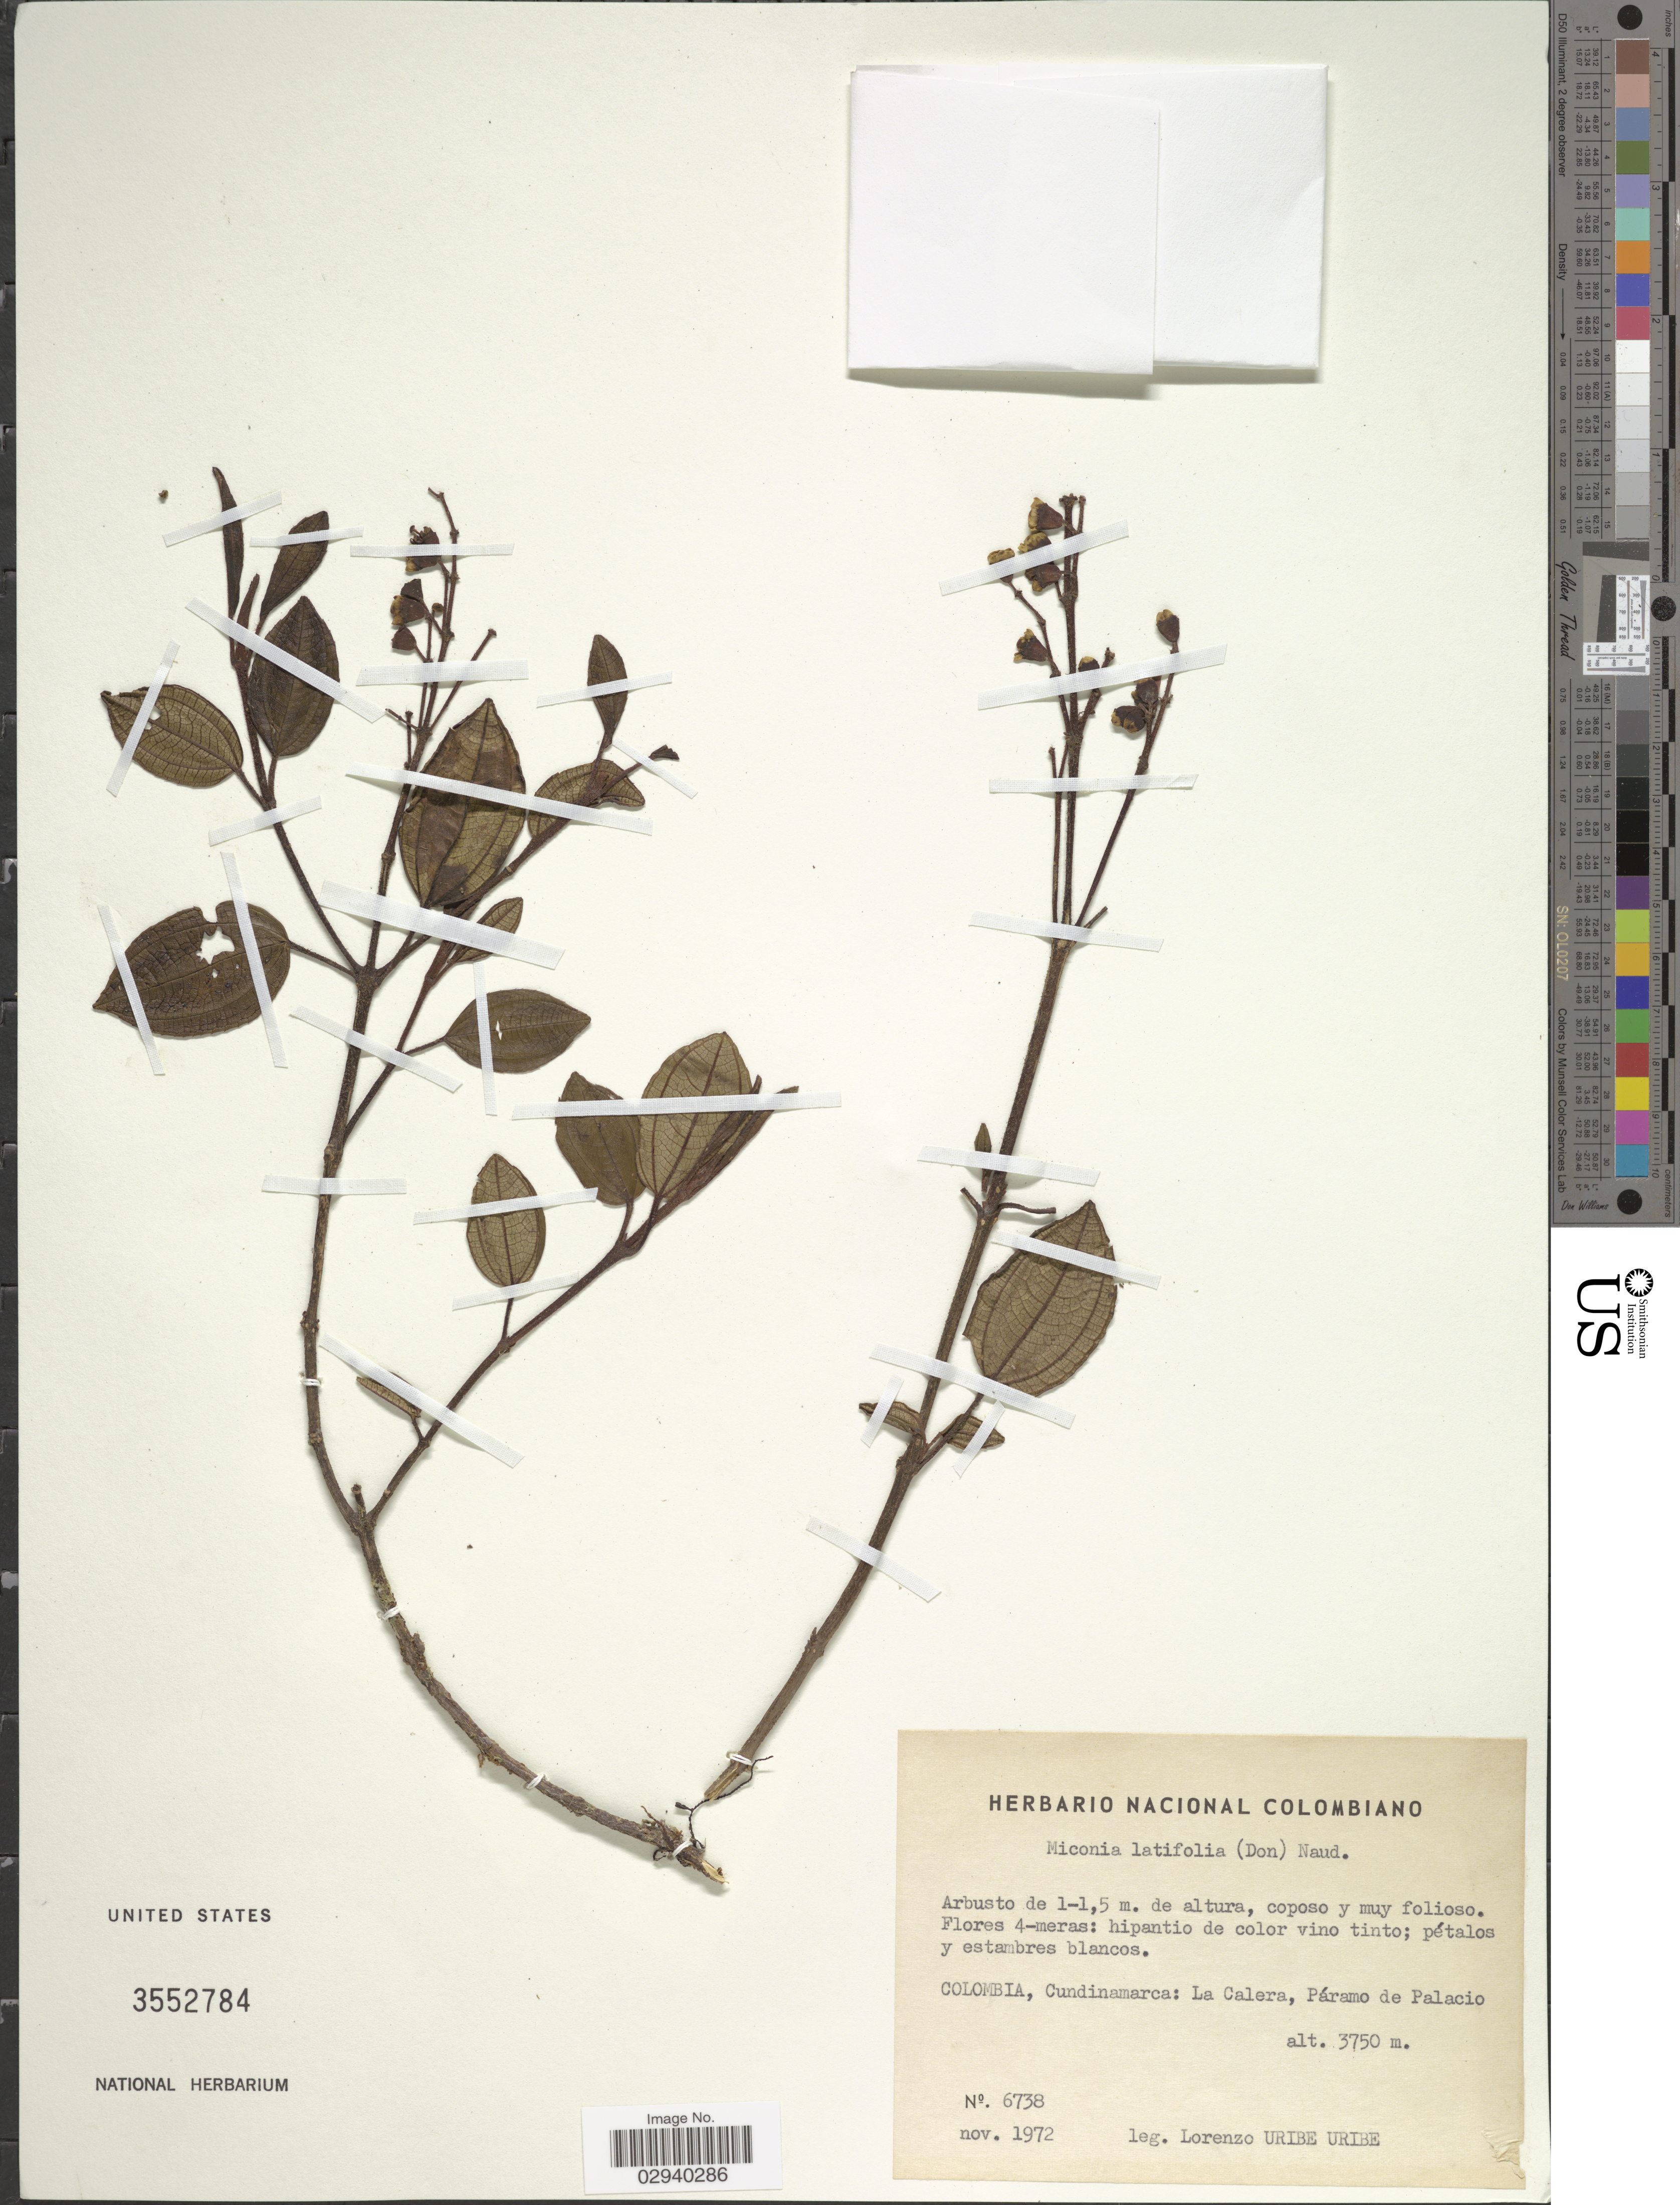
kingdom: Plantae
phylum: Tracheophyta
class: Magnoliopsida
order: Myrtales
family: Melastomataceae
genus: Miconia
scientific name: Miconia latifolia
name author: (D. Don) Naudin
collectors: L. Uribe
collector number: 6738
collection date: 1972-11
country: Colombia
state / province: Cundinamarca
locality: La Calera, Páramo de Palacio.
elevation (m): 3750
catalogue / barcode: US 3552784